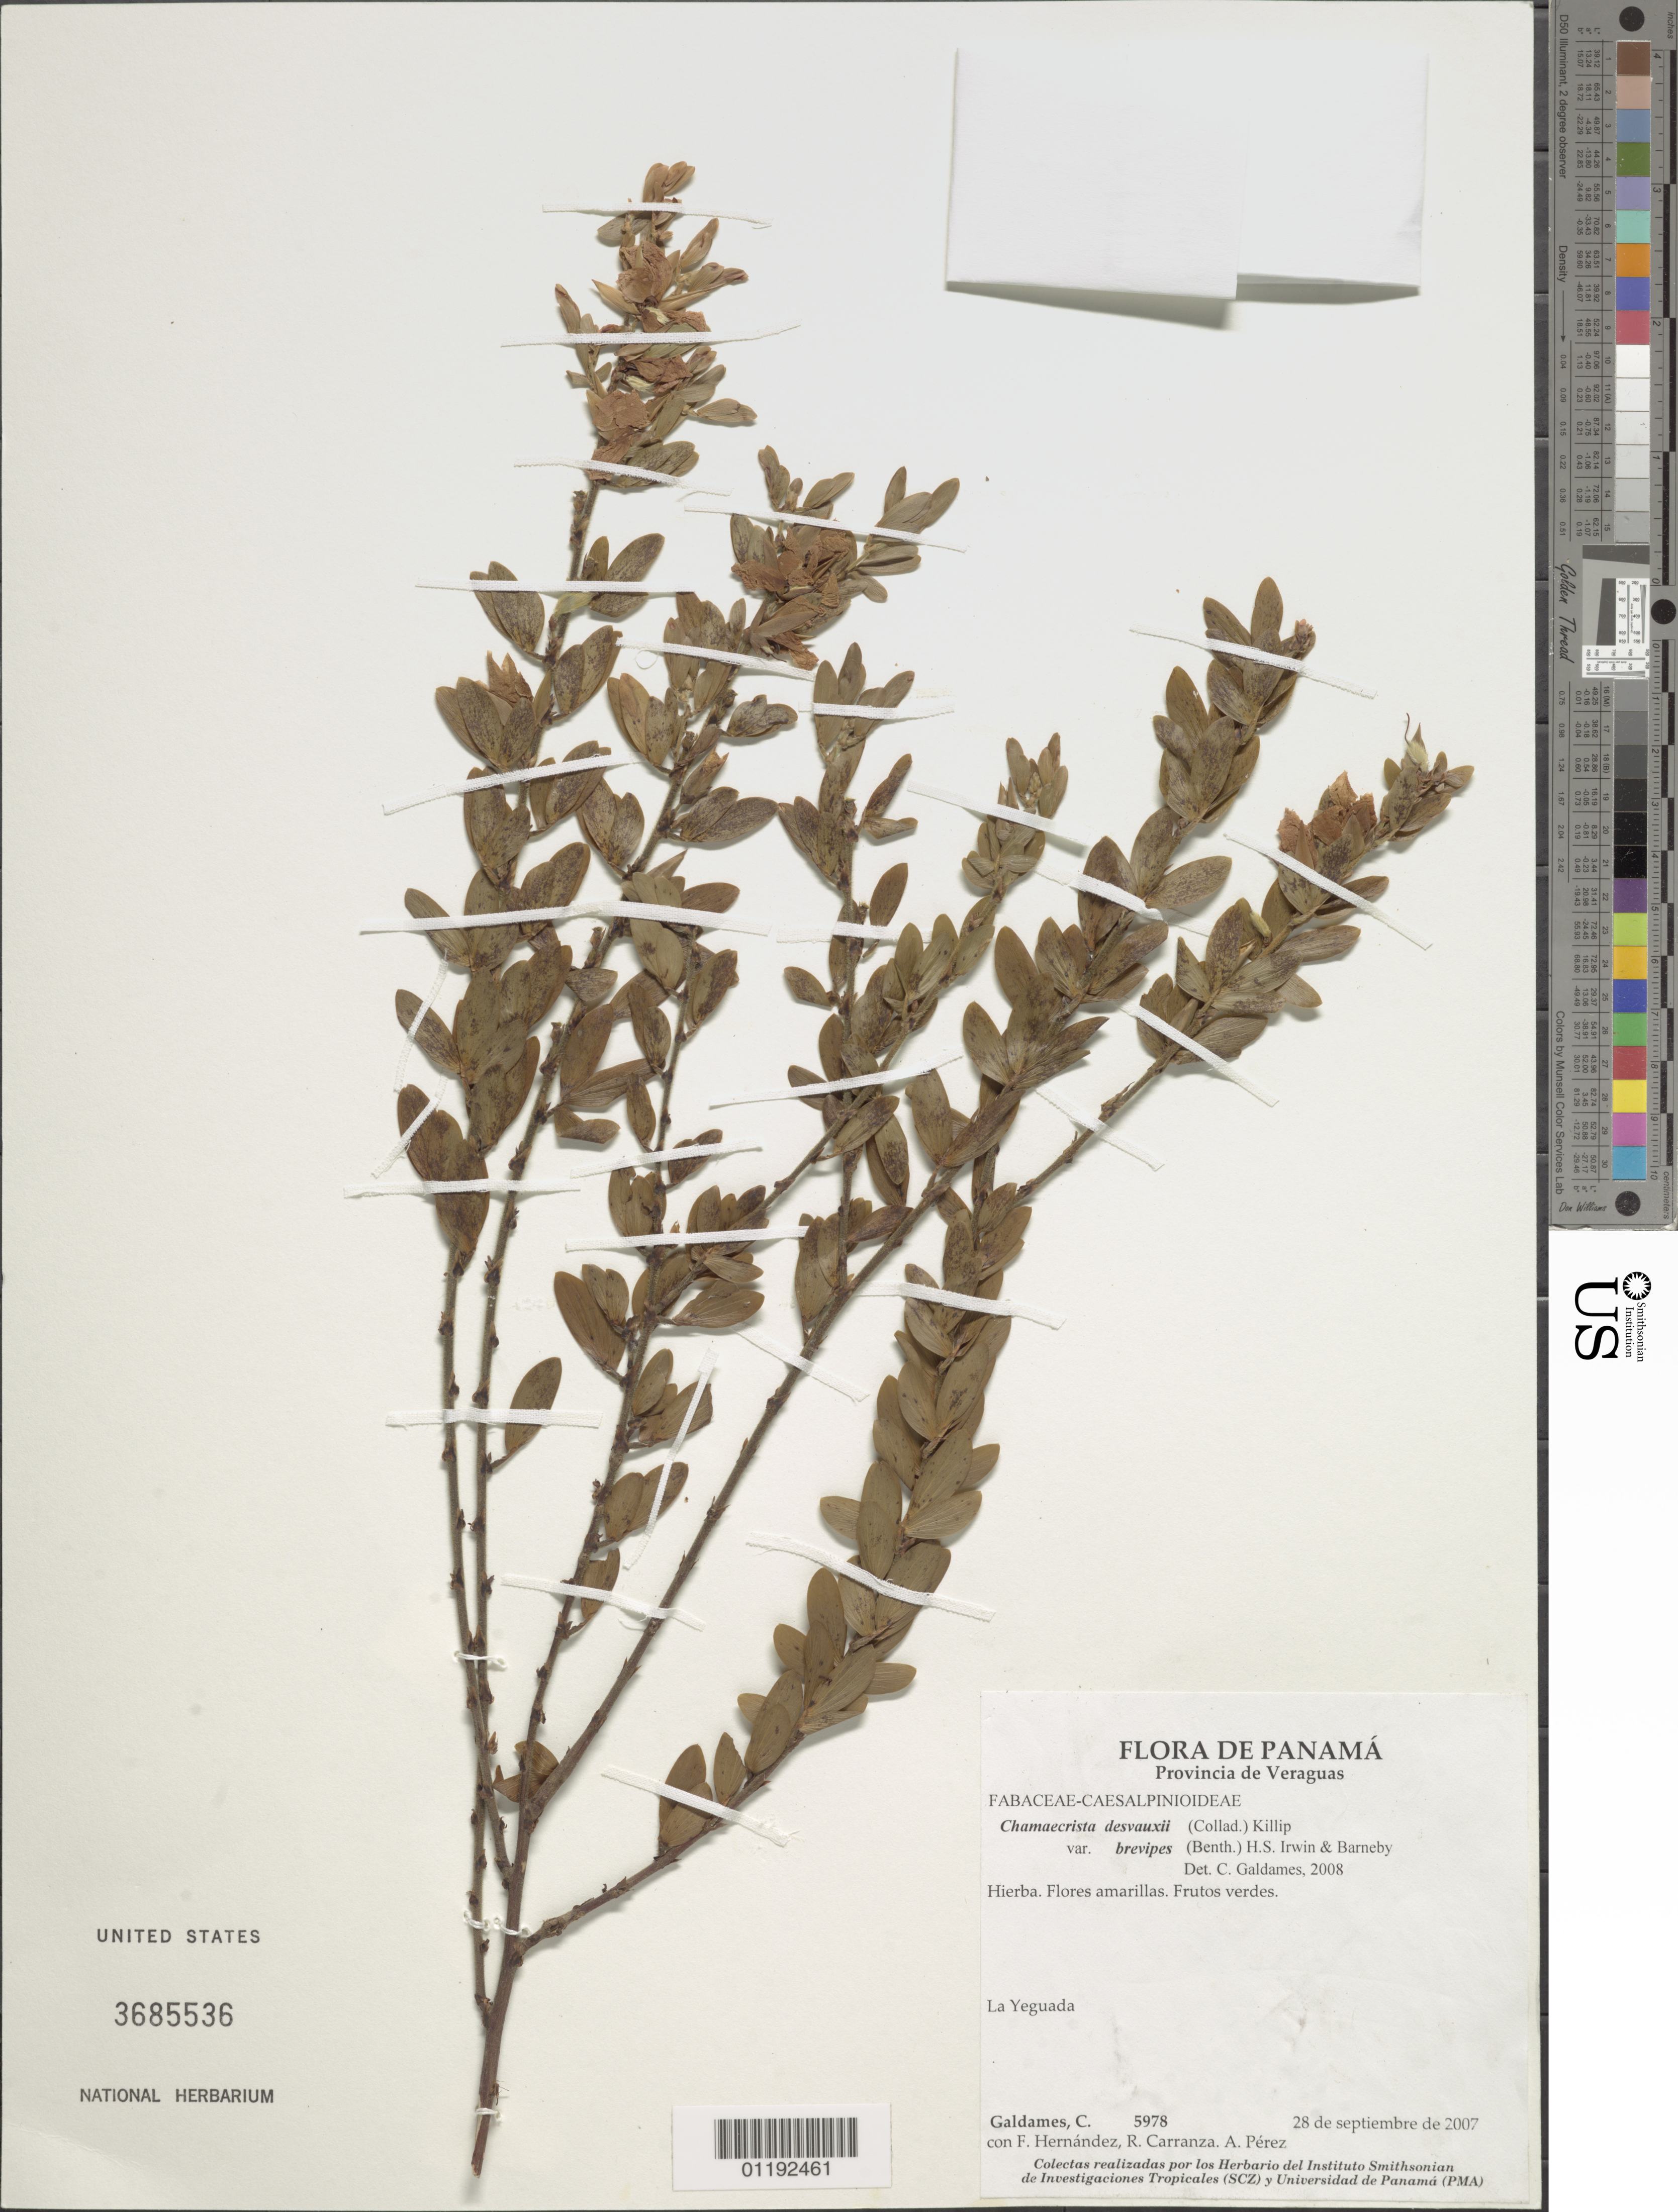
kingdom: Plantae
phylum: Tracheophyta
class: Magnoliopsida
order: Fabales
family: Fabaceae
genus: Chamaecrista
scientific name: Chamaecrista desvauxii var. brevipes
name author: (Benth.) H.S. Irwin & Barneby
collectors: C. Galdames, F. Hernandez, R. Carranza & A. Pérez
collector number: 5978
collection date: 2007-09-28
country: Panama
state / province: Veraguas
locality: La Yeguada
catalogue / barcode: US 3685536